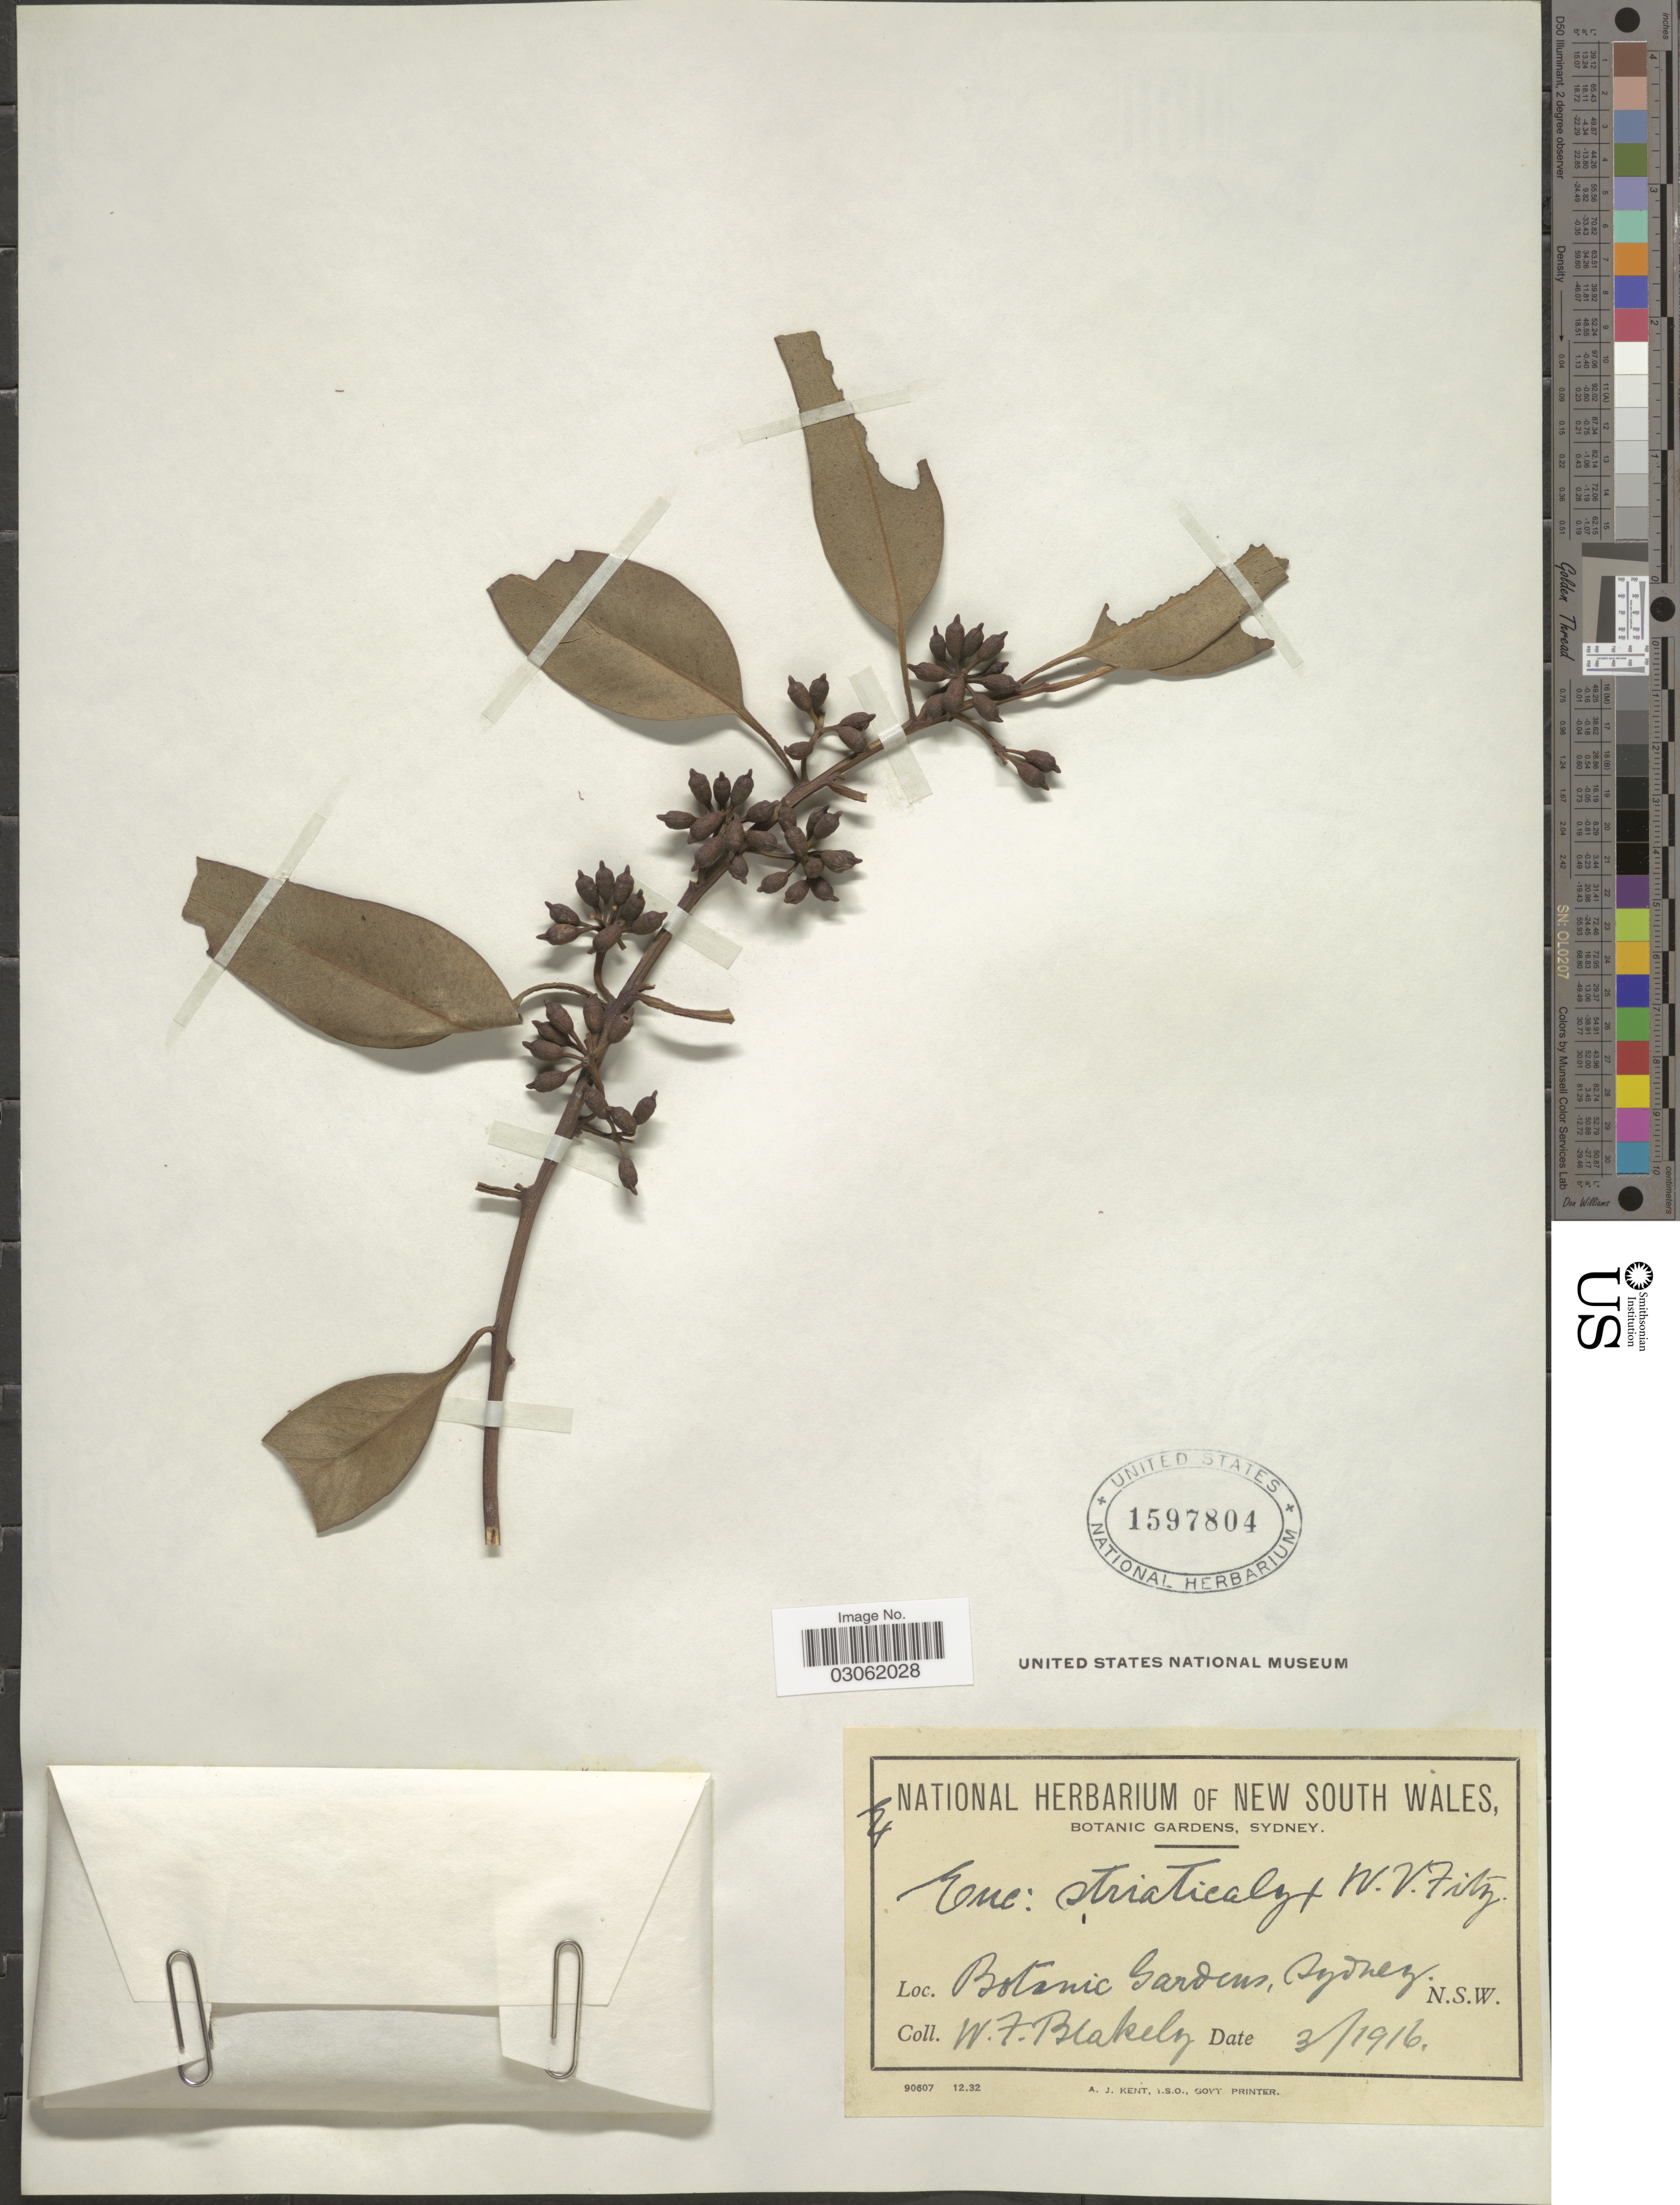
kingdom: Plantae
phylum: Tracheophyta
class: Magnoliopsida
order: Myrtales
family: Myrtaceae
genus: Eucalyptus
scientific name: Eucalyptus striaticalyx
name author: W. Fitzg.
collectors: W. Blakely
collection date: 1916-03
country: Australia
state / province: New South Wales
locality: Botanic Gardens, Sydney. N. S. W.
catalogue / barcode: US 1597804